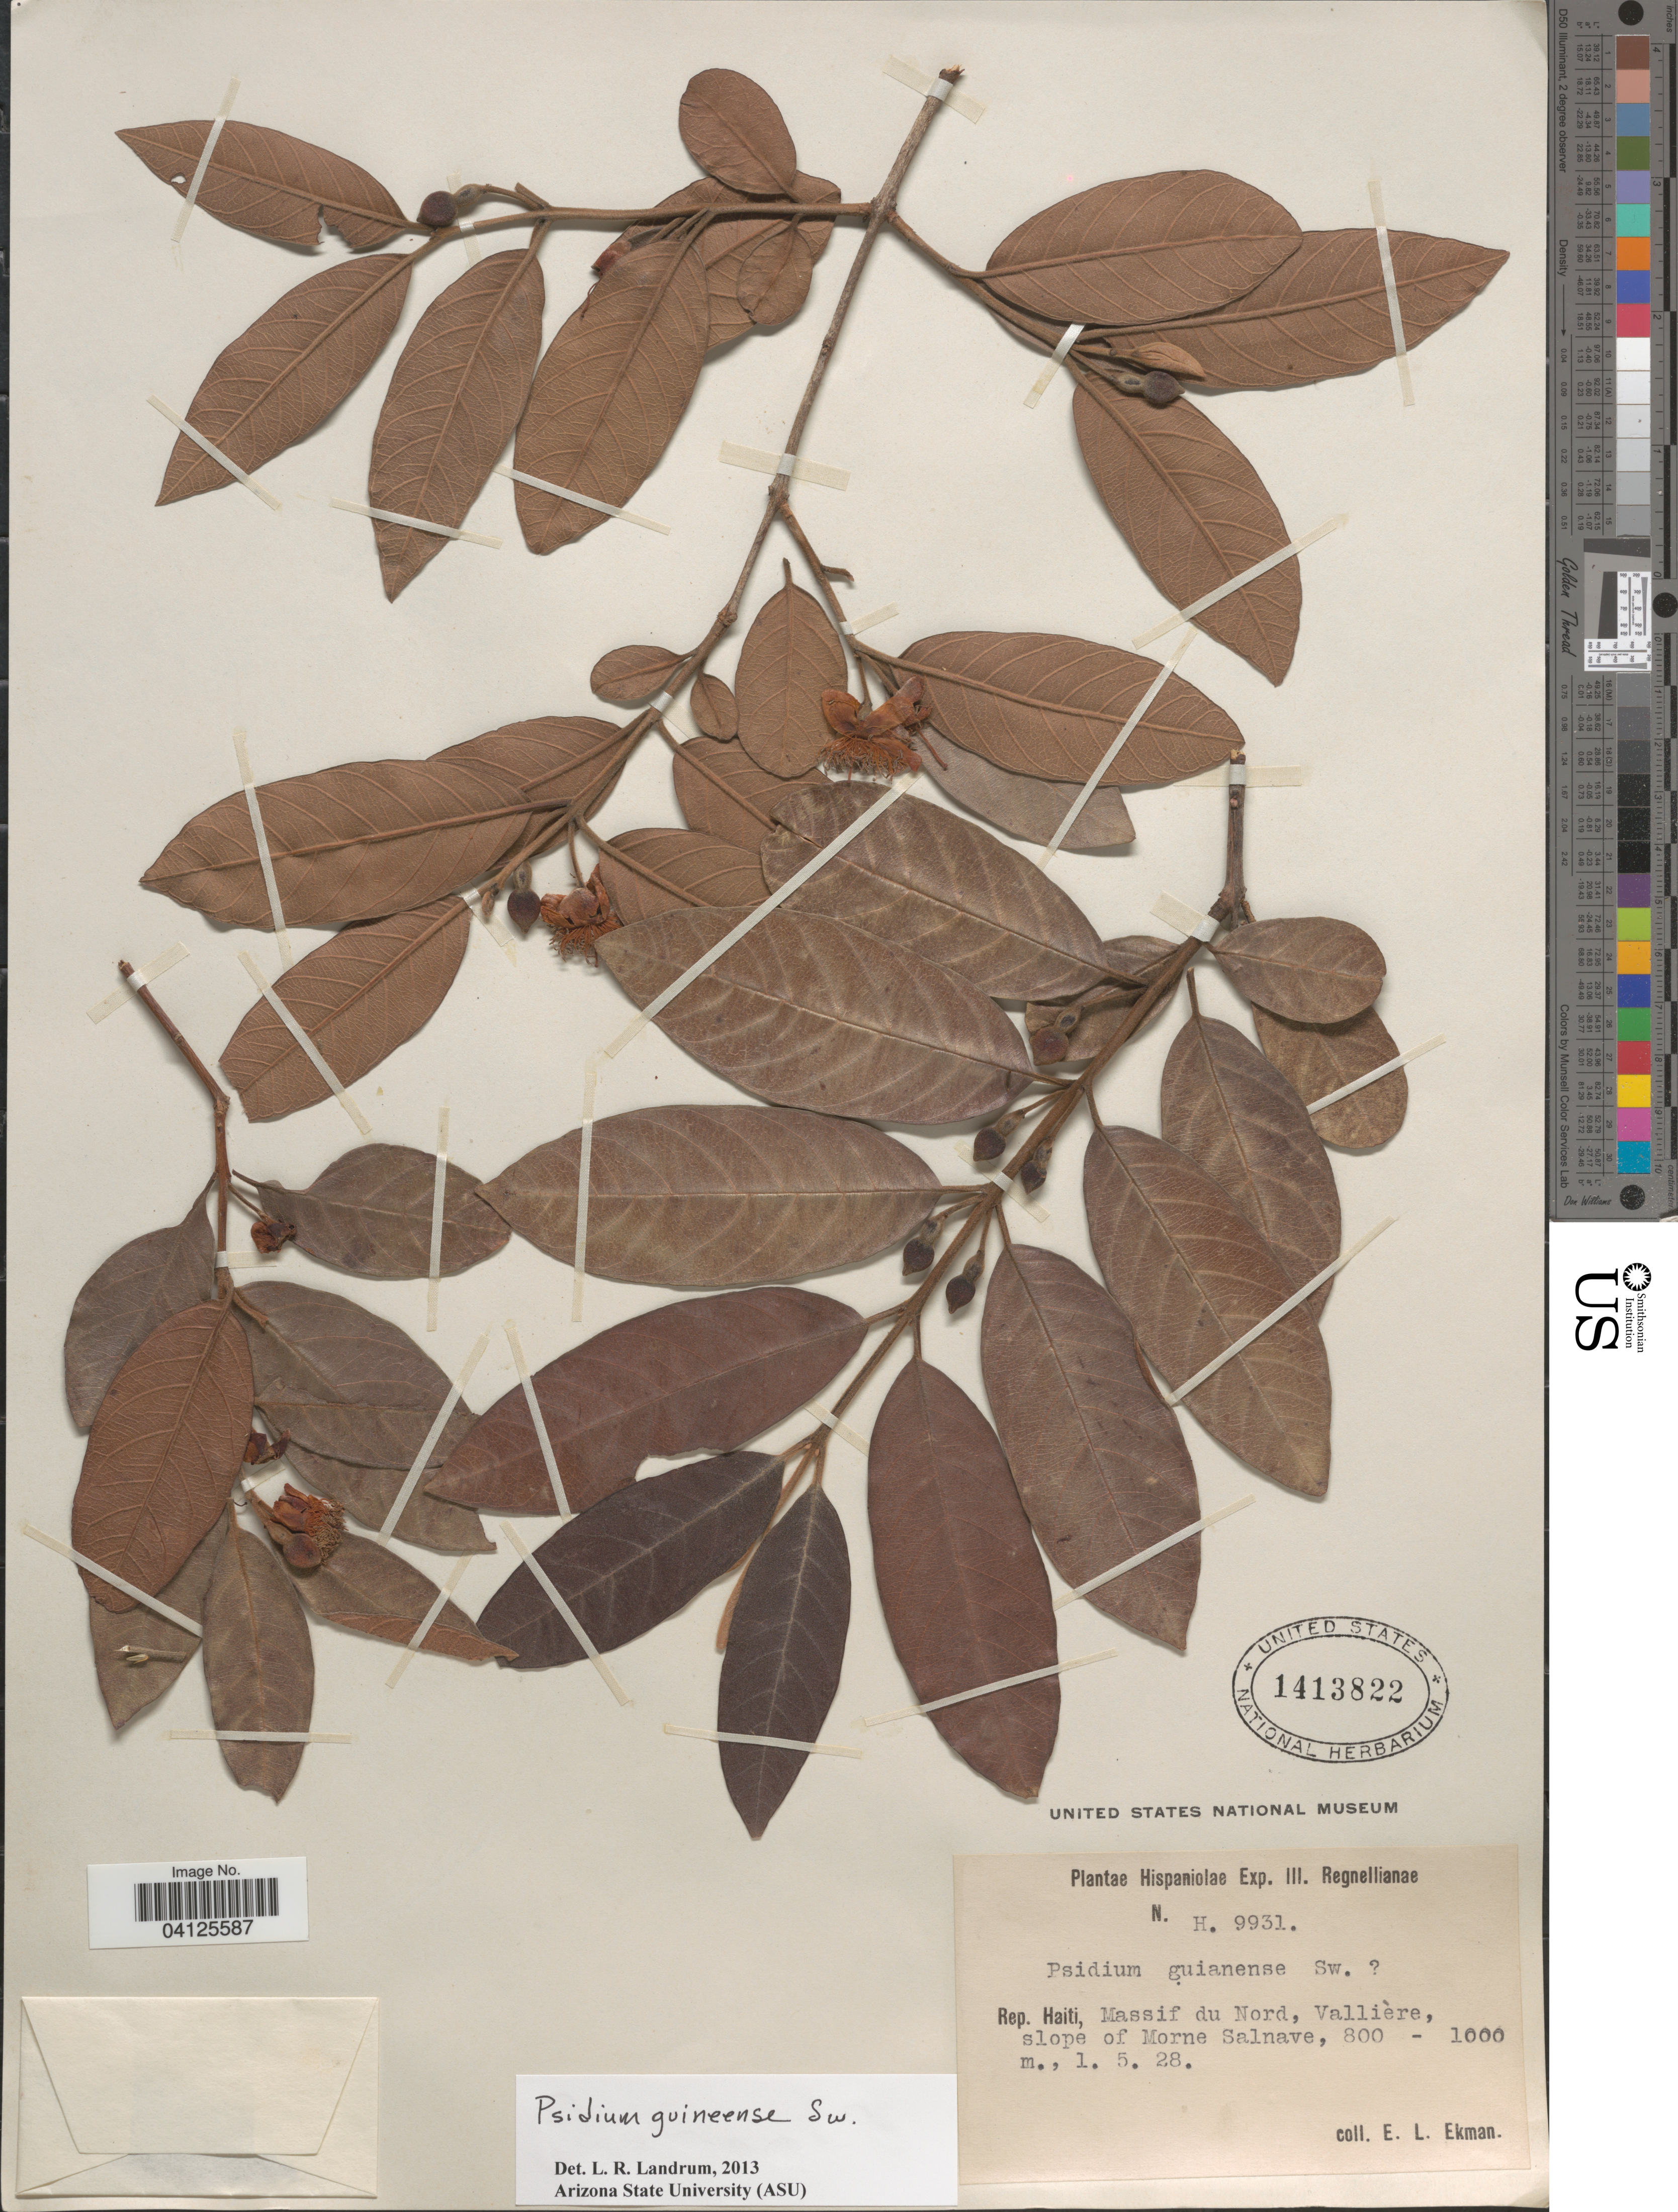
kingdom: Plantae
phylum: Tracheophyta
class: Magnoliopsida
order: Myrtales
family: Myrtaceae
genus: Psidium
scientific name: Psidium guineense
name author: Sw.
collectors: E. L. Ekman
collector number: H9931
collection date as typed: Transcribed d/m/y: 1/5/28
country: Haiti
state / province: Nord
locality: Hispaniolae Exp. III. Regnellianae. Rep. Haiti, Massif du Nord, Vallière, slope of Morne Salnave.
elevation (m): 800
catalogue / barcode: US 1413822